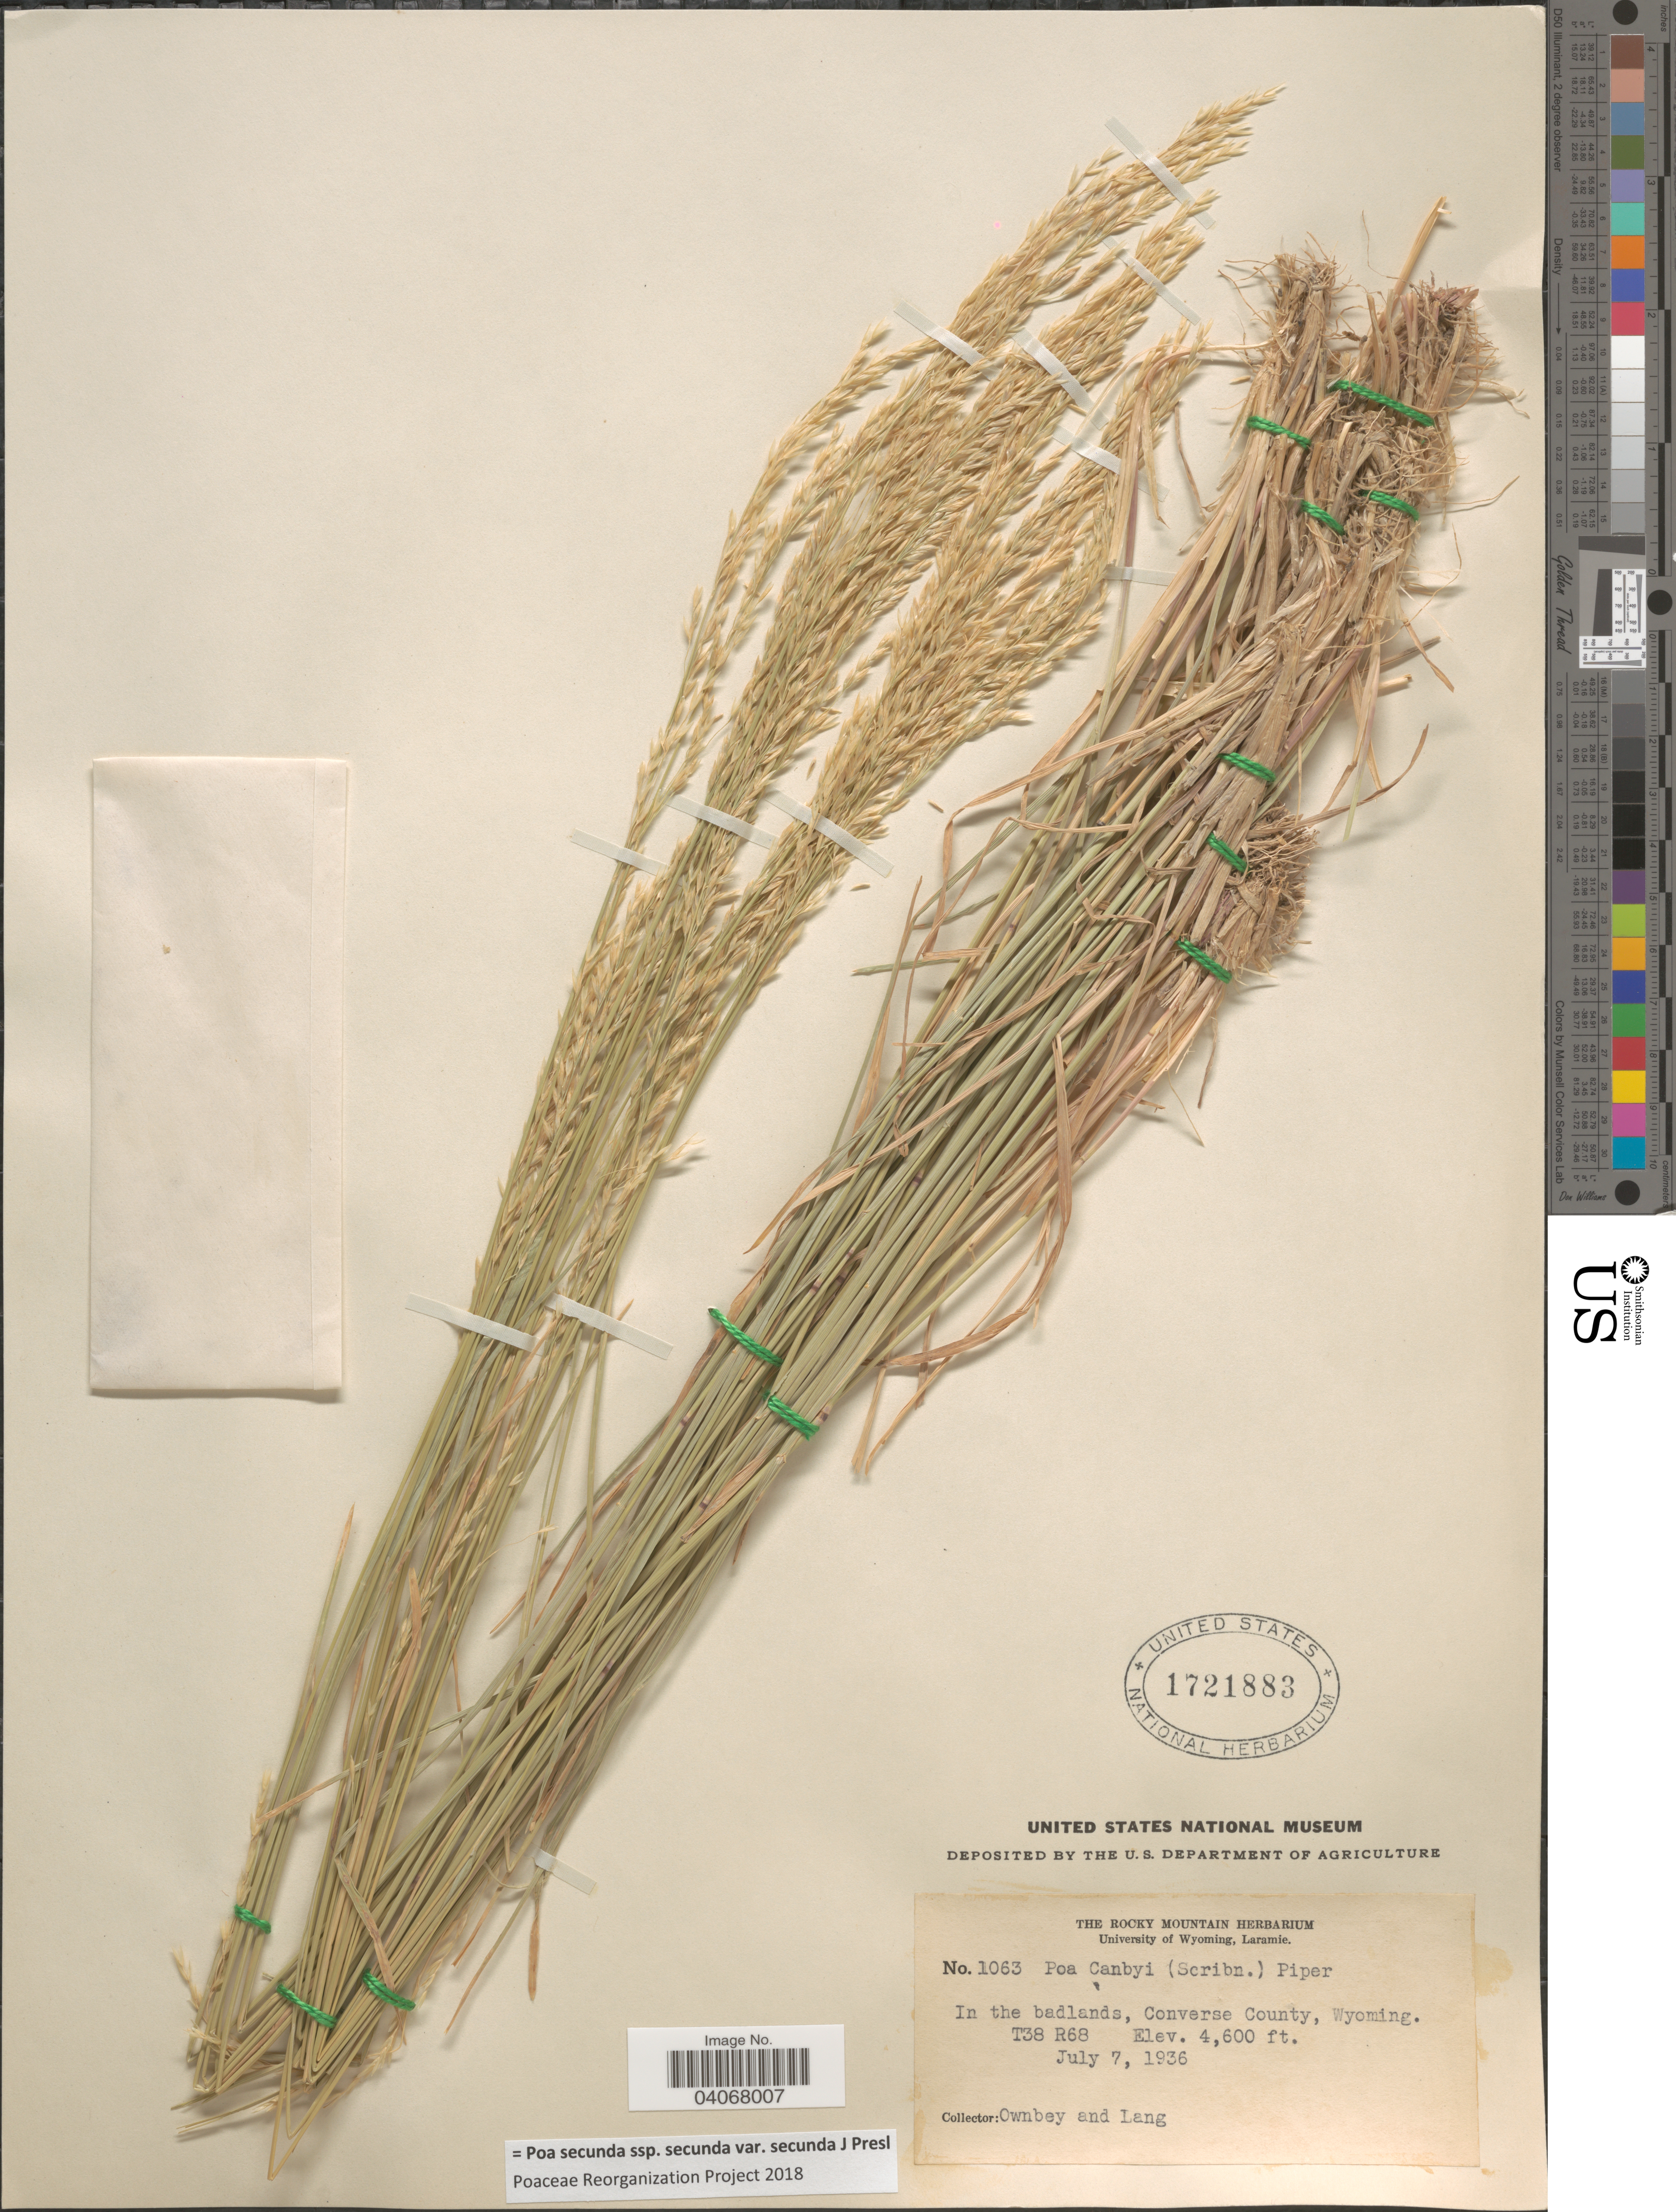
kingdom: Plantae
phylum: Tracheophyta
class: Liliopsida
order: Poales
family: Poaceae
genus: Poa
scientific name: Poa secunda subsp. secunda var. secunda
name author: J. Presl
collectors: Ownbey & -- Lang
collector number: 1063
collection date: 1936-07-07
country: United States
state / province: Wyoming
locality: In the badlands, Converse County. T38 R68.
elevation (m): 1402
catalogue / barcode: US 1721883